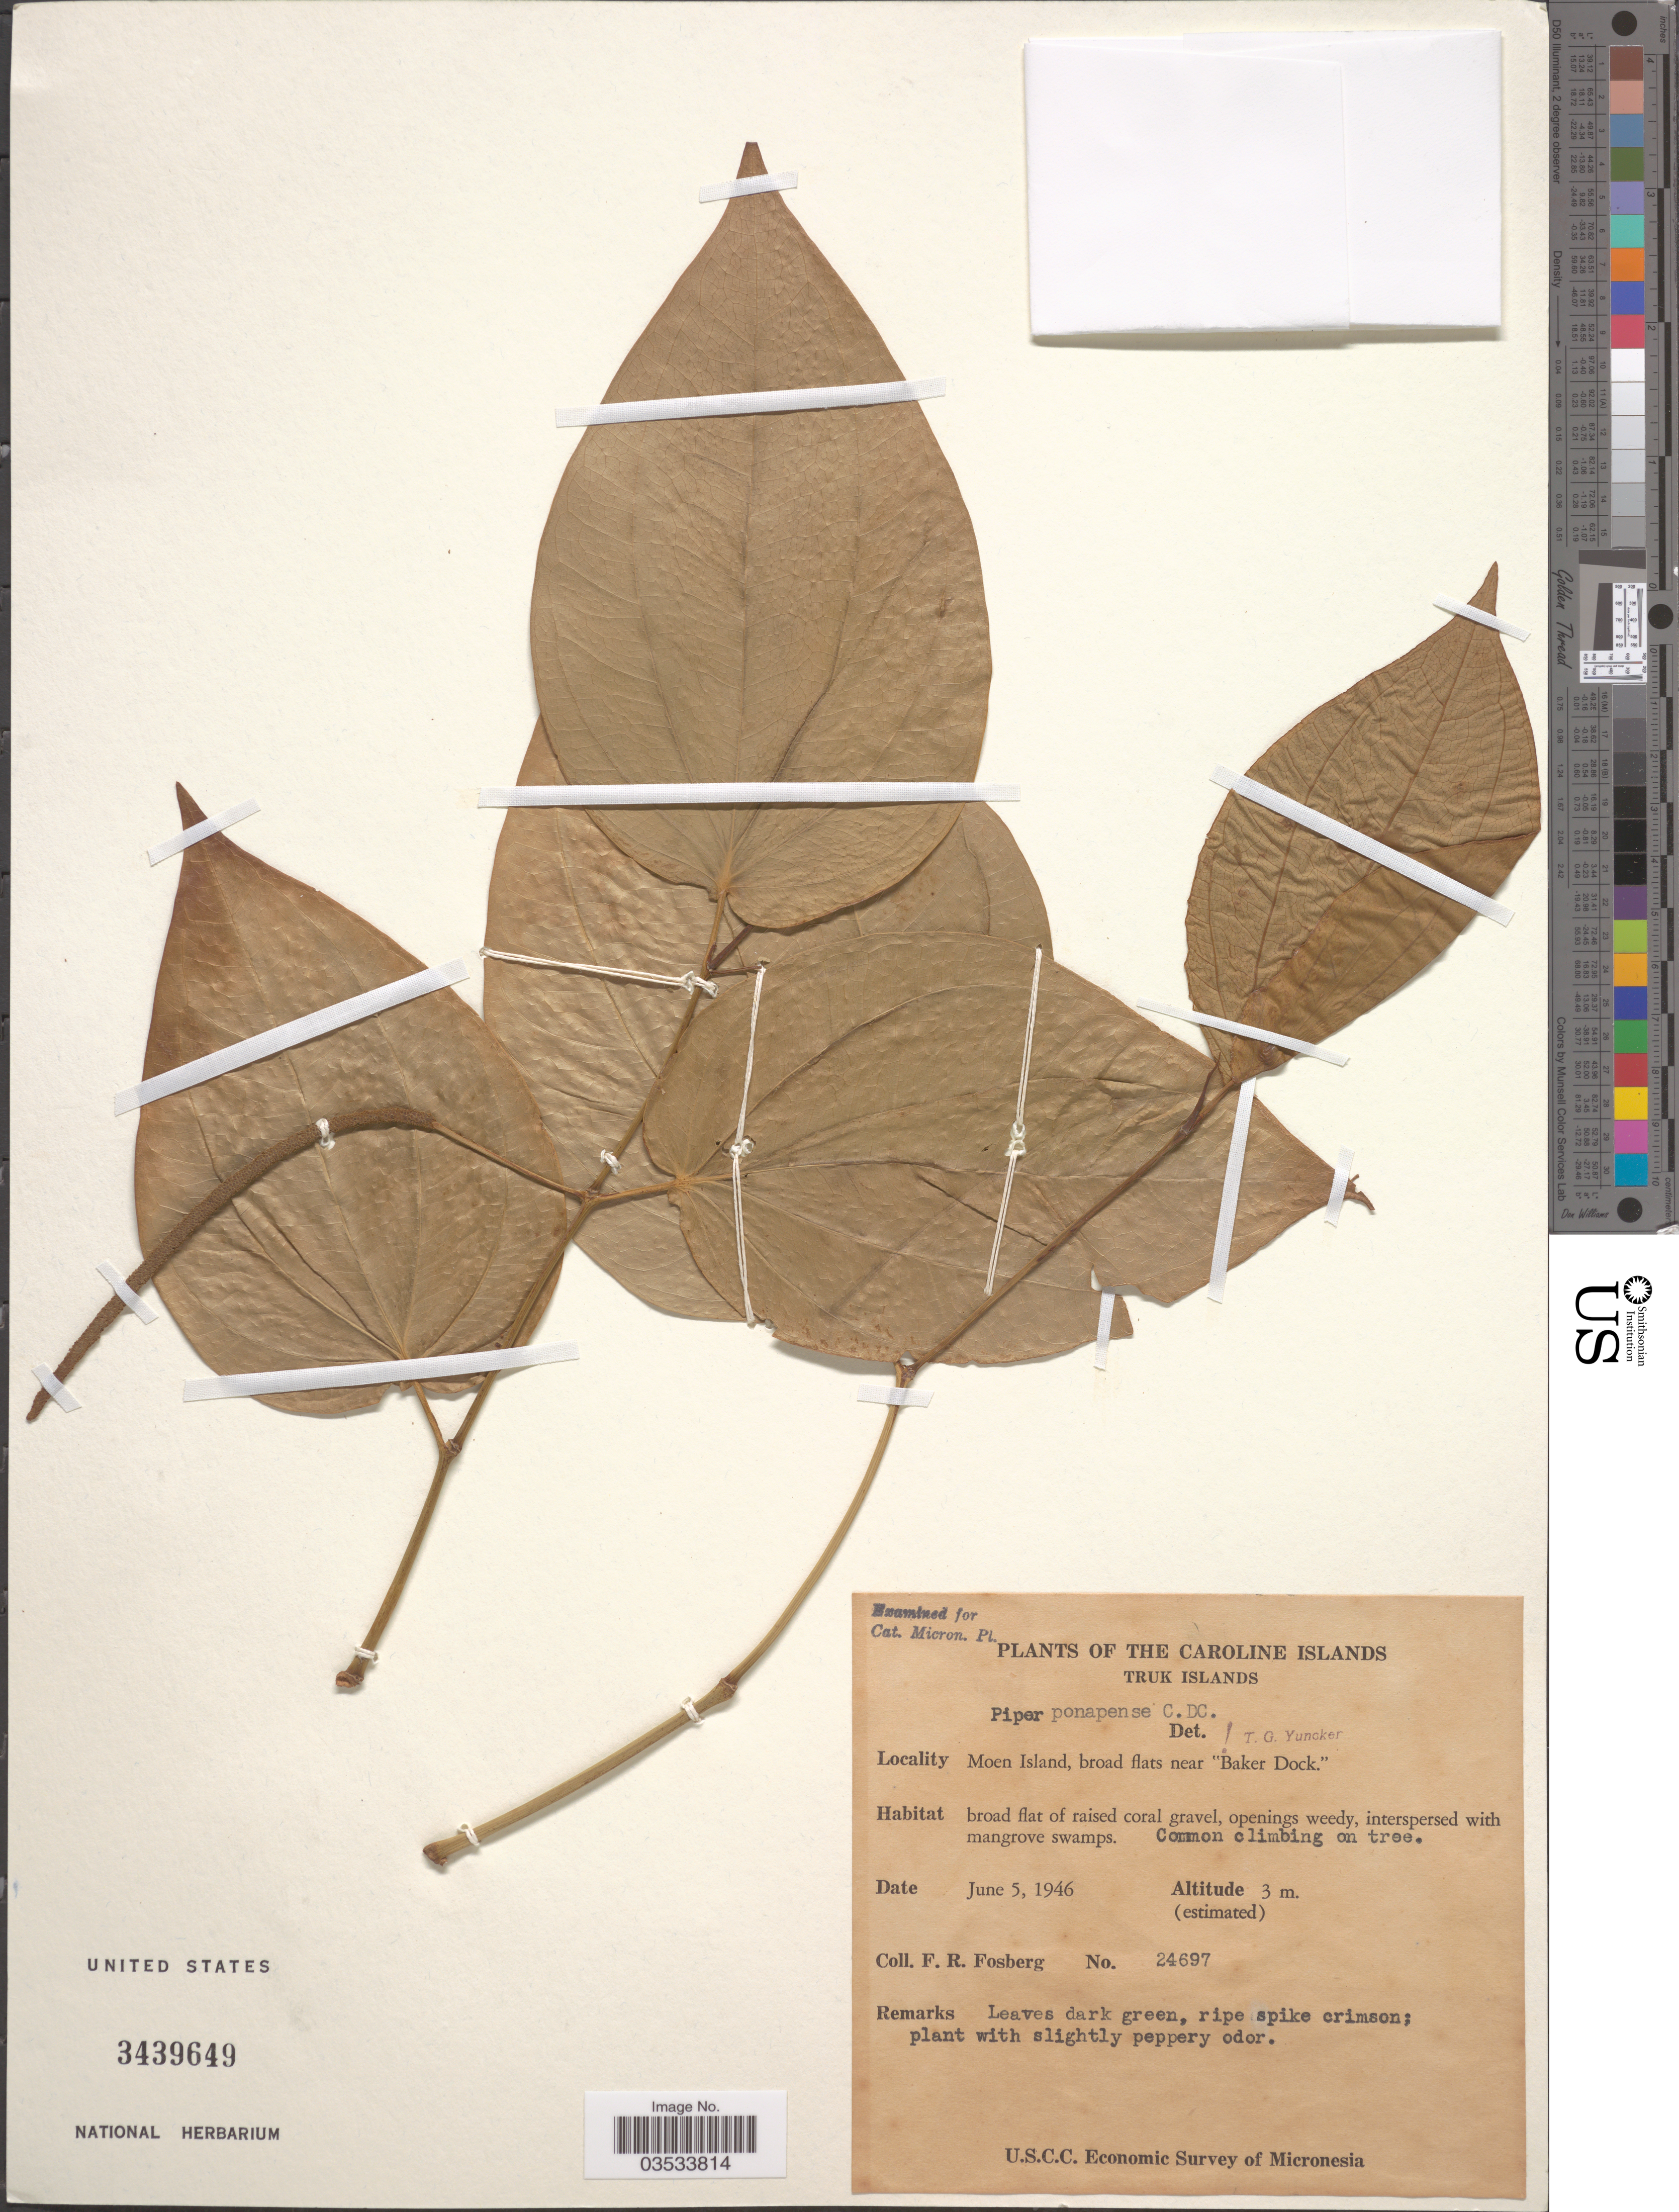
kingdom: Plantae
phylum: Tracheophyta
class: Magnoliopsida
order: Piperales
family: Piperaceae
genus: Piper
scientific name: Piper ponapense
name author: C. DC.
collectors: F. R. Fosberg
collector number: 24697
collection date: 1946-06-05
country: Micronesia, Federated States of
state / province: Truk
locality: Caroline Islands. Truk Islands. Moen Island, broad flats near 'Baker Dock'.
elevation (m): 3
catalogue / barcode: US 3439649